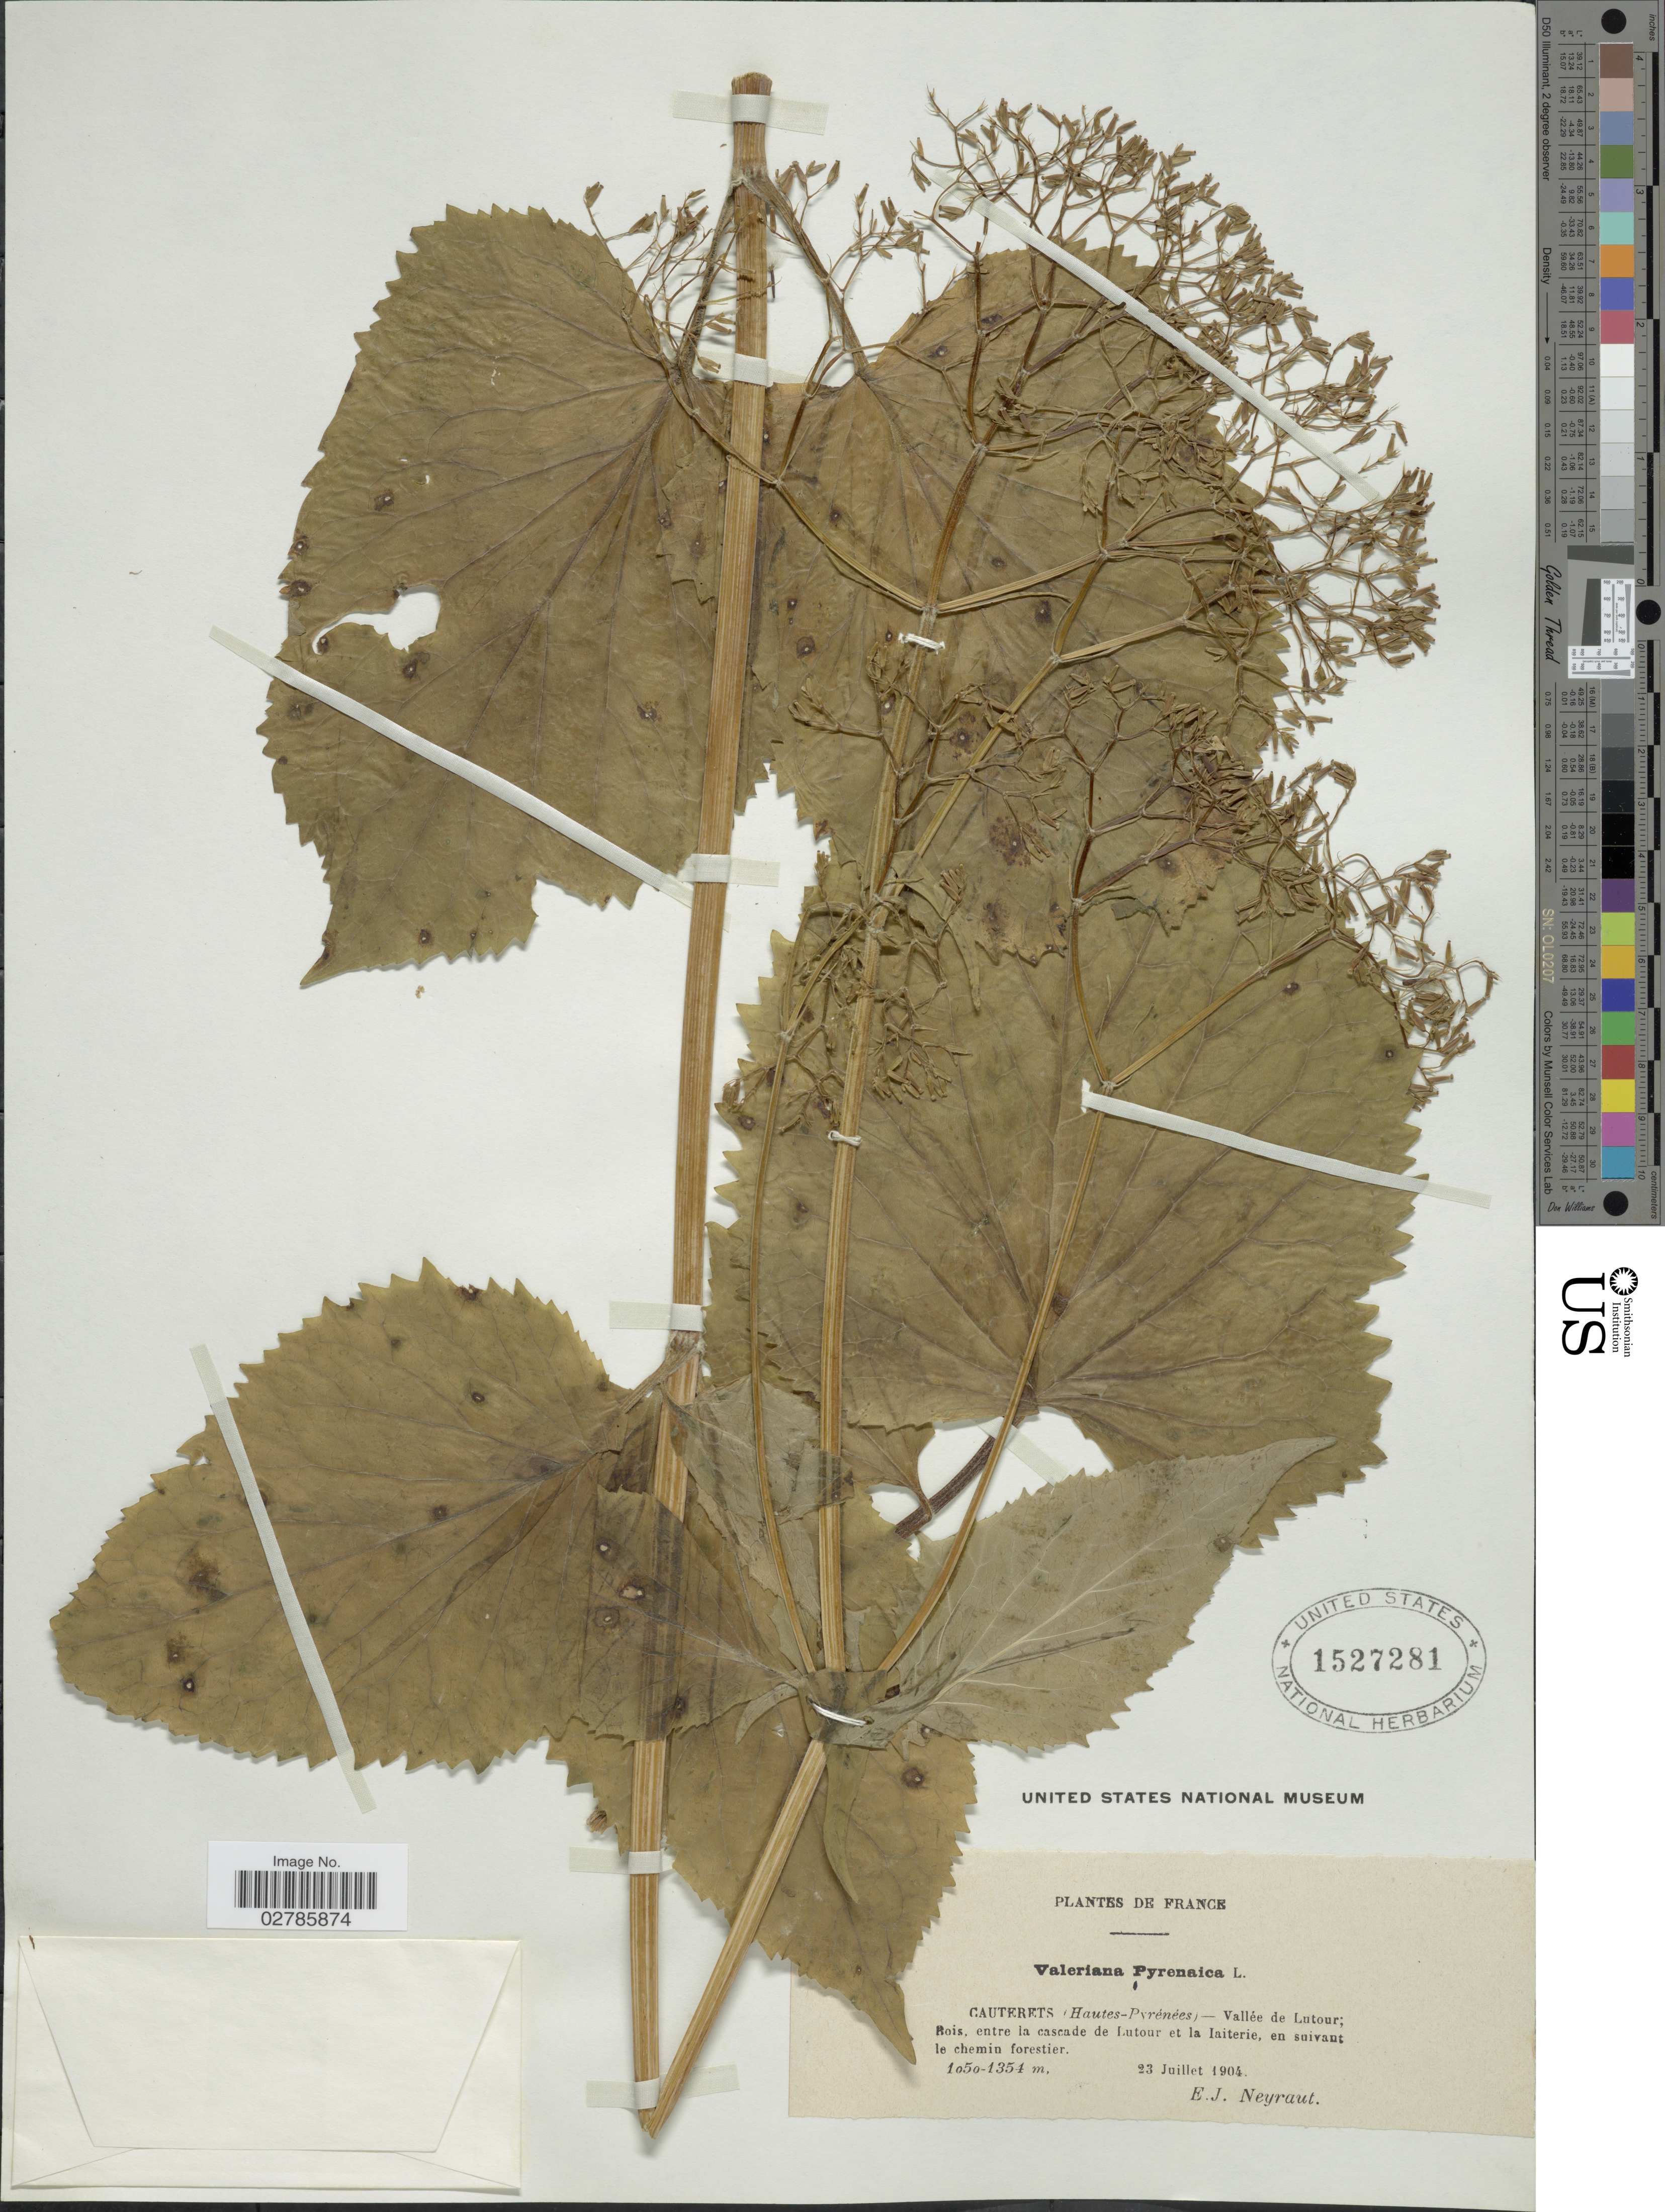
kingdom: Plantae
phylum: Tracheophyta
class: Magnoliopsida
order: Dipsacales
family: Caprifoliaceae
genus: Valeriana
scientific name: Valeriana pyrenaica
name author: L.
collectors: E. Neyraut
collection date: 1904-07-23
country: France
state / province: Occitanie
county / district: Hautes-Pyrénées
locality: Cauterets (Hautes-Pyrénées) - Vallée de Lutour; Bois, entre la cascade de Lutour et la laiterie.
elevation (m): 1050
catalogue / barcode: US 1527281